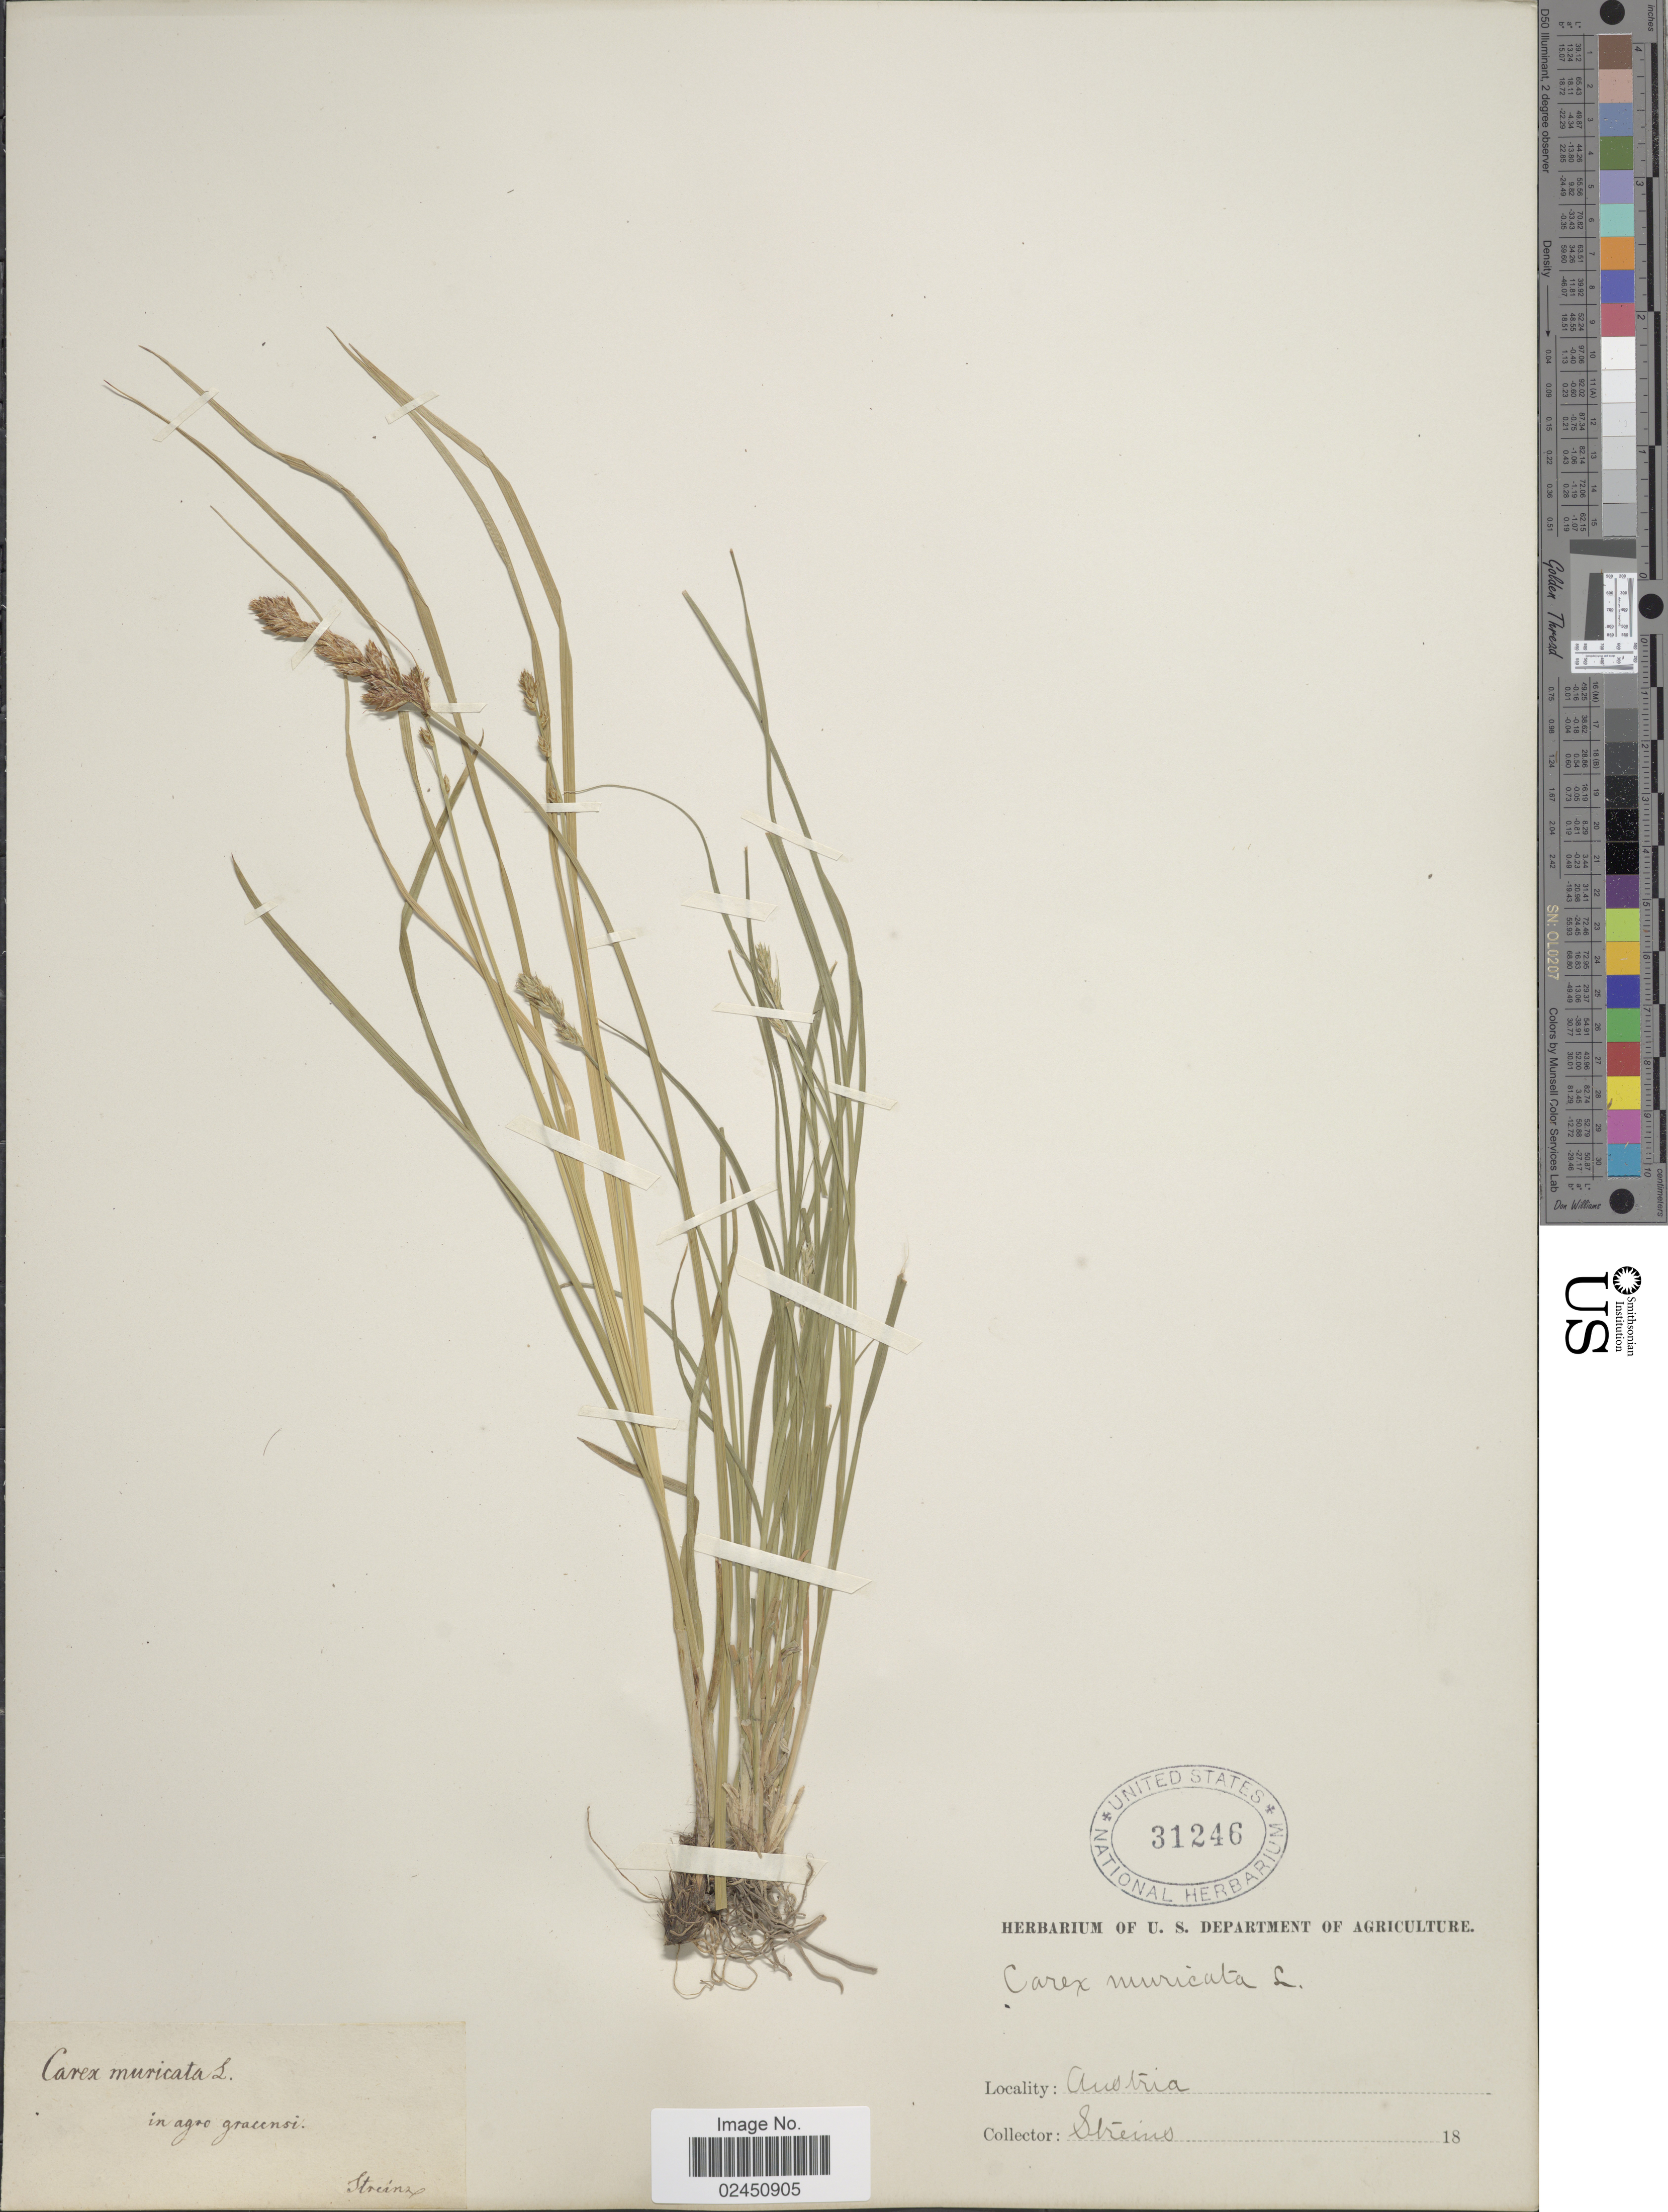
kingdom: Plantae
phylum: Tracheophyta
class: Liliopsida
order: Poales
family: Cyperaceae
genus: Carex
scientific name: Carex muricata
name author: L.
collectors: Streinz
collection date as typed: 18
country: Austria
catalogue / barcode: US 31246